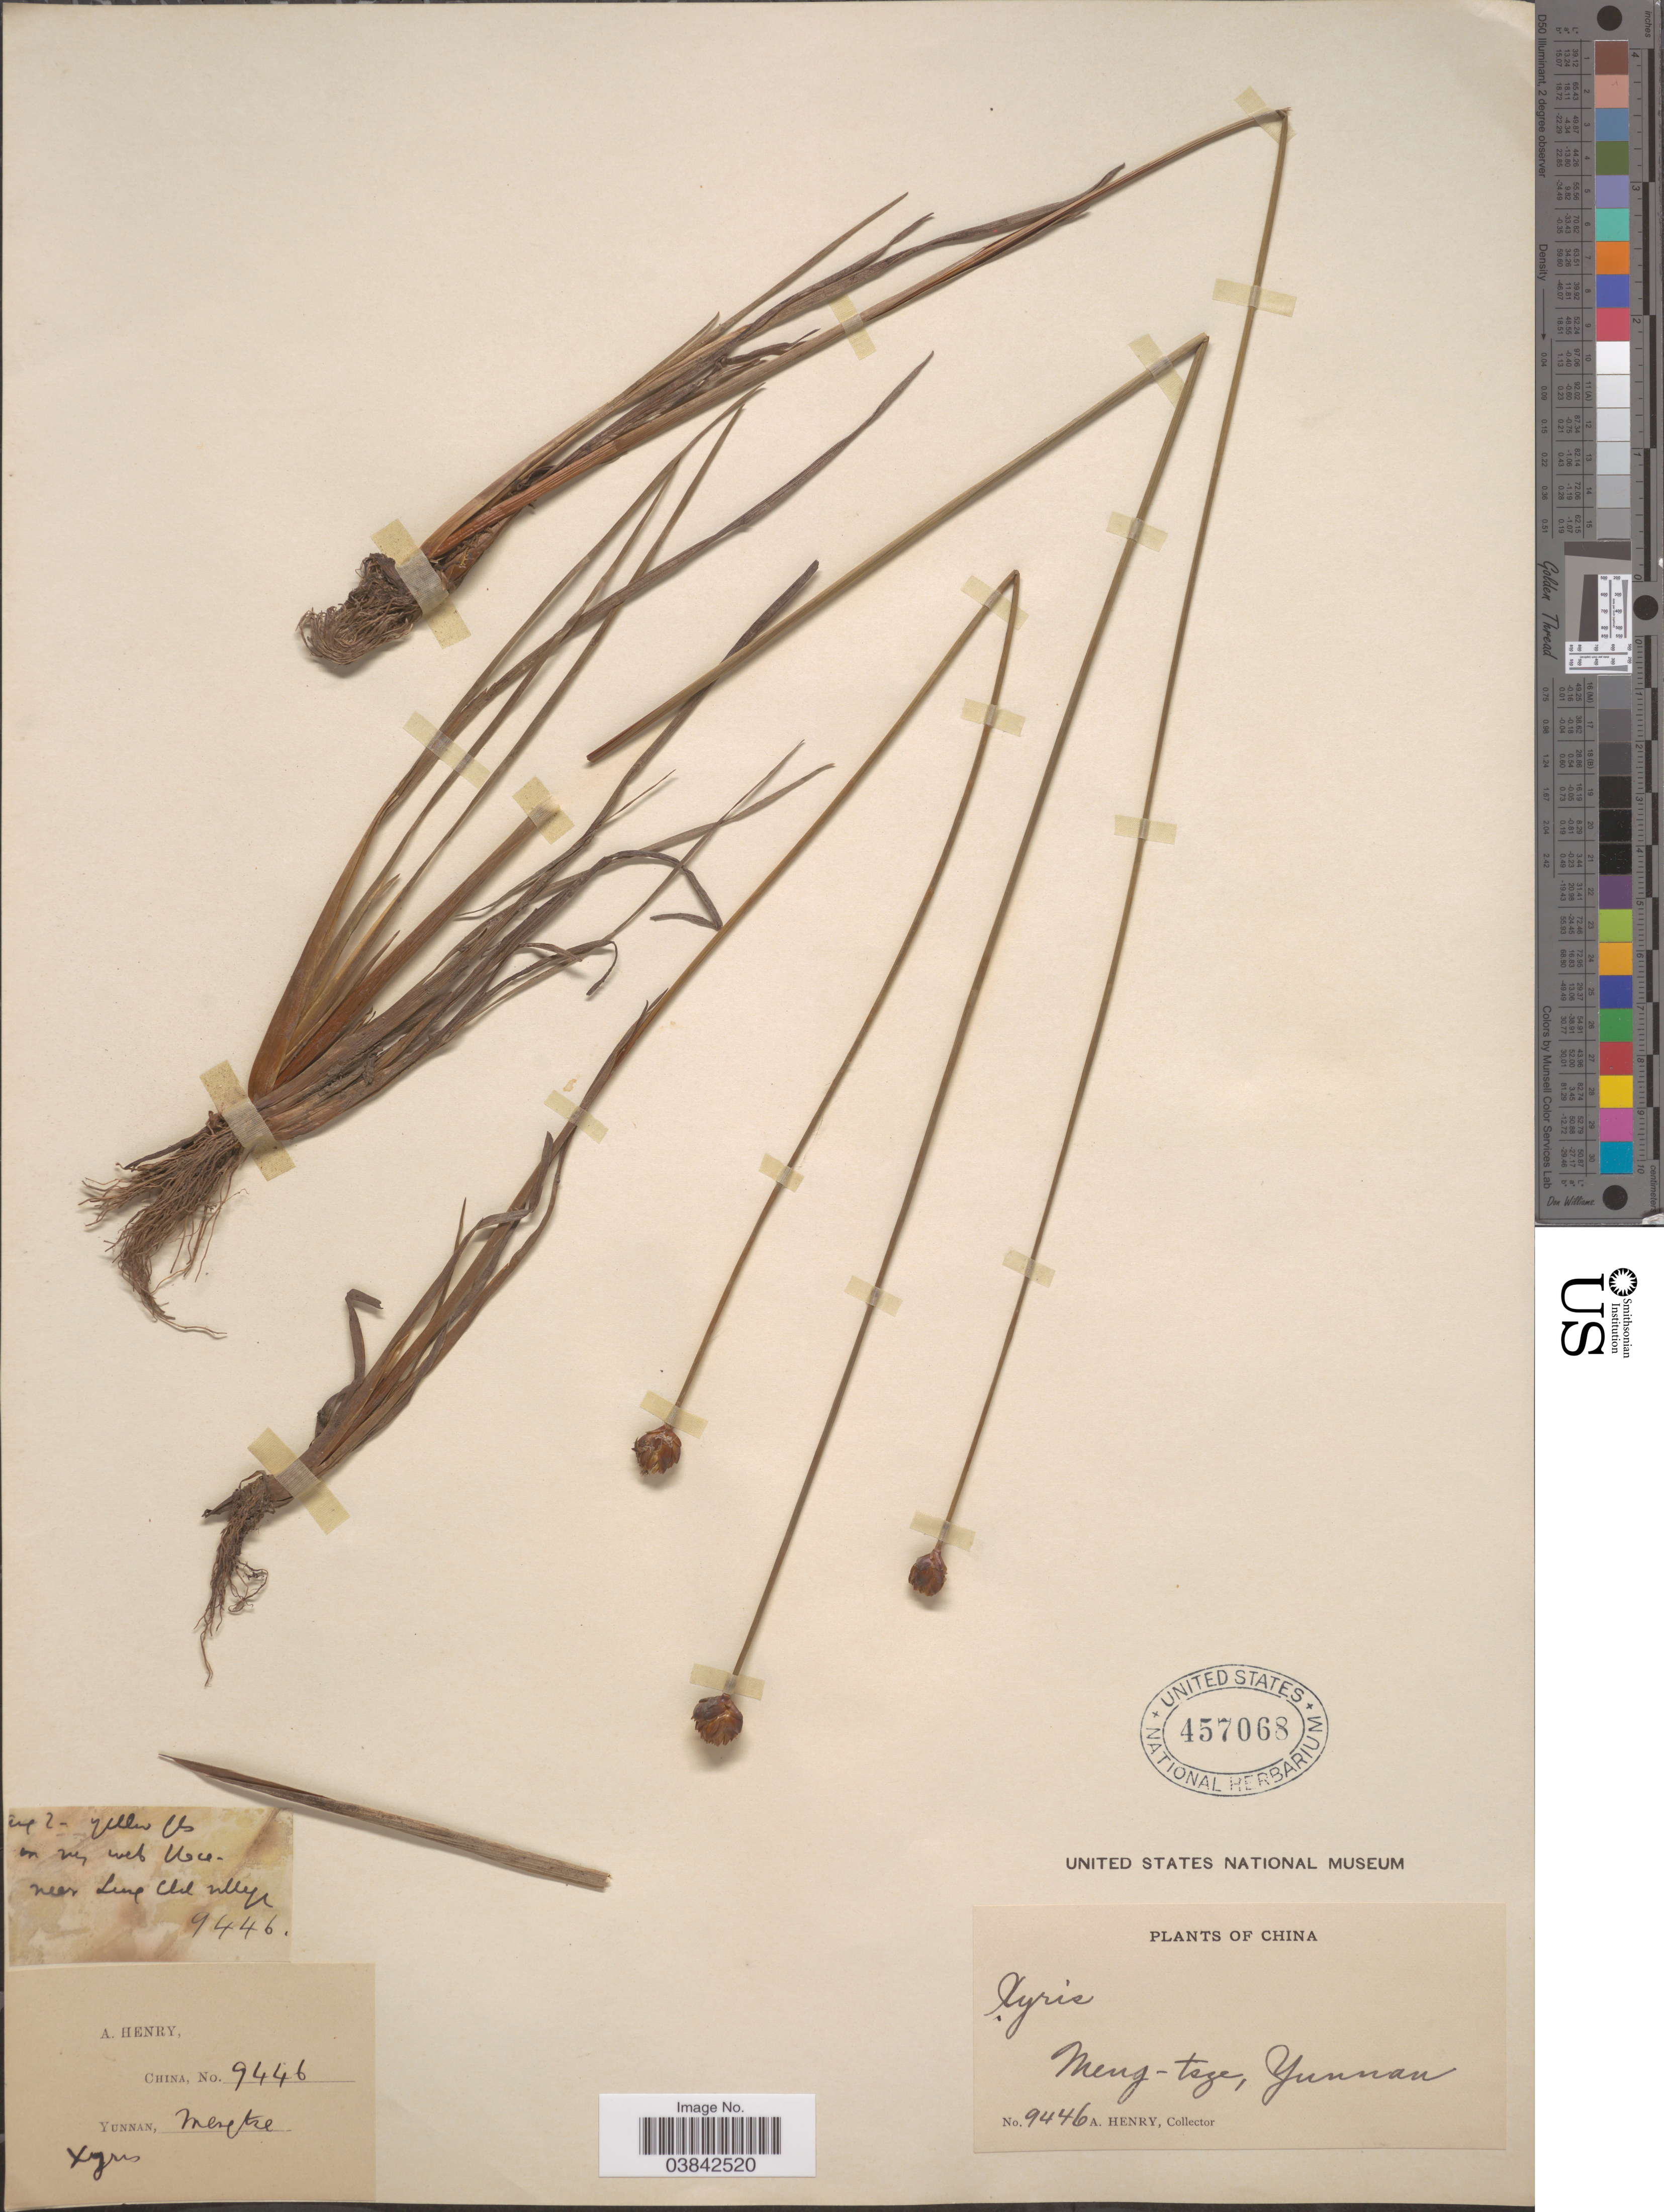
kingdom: Plantae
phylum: Tracheophyta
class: Liliopsida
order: Poales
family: Xyridaceae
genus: Xyris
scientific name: Xyris indica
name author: L.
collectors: A. Henry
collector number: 9446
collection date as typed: Transcribed d/m/y: /8/2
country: China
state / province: Yunnan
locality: Near Ling Hil village. [interpreted] Meng-tsze.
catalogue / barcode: US 457068